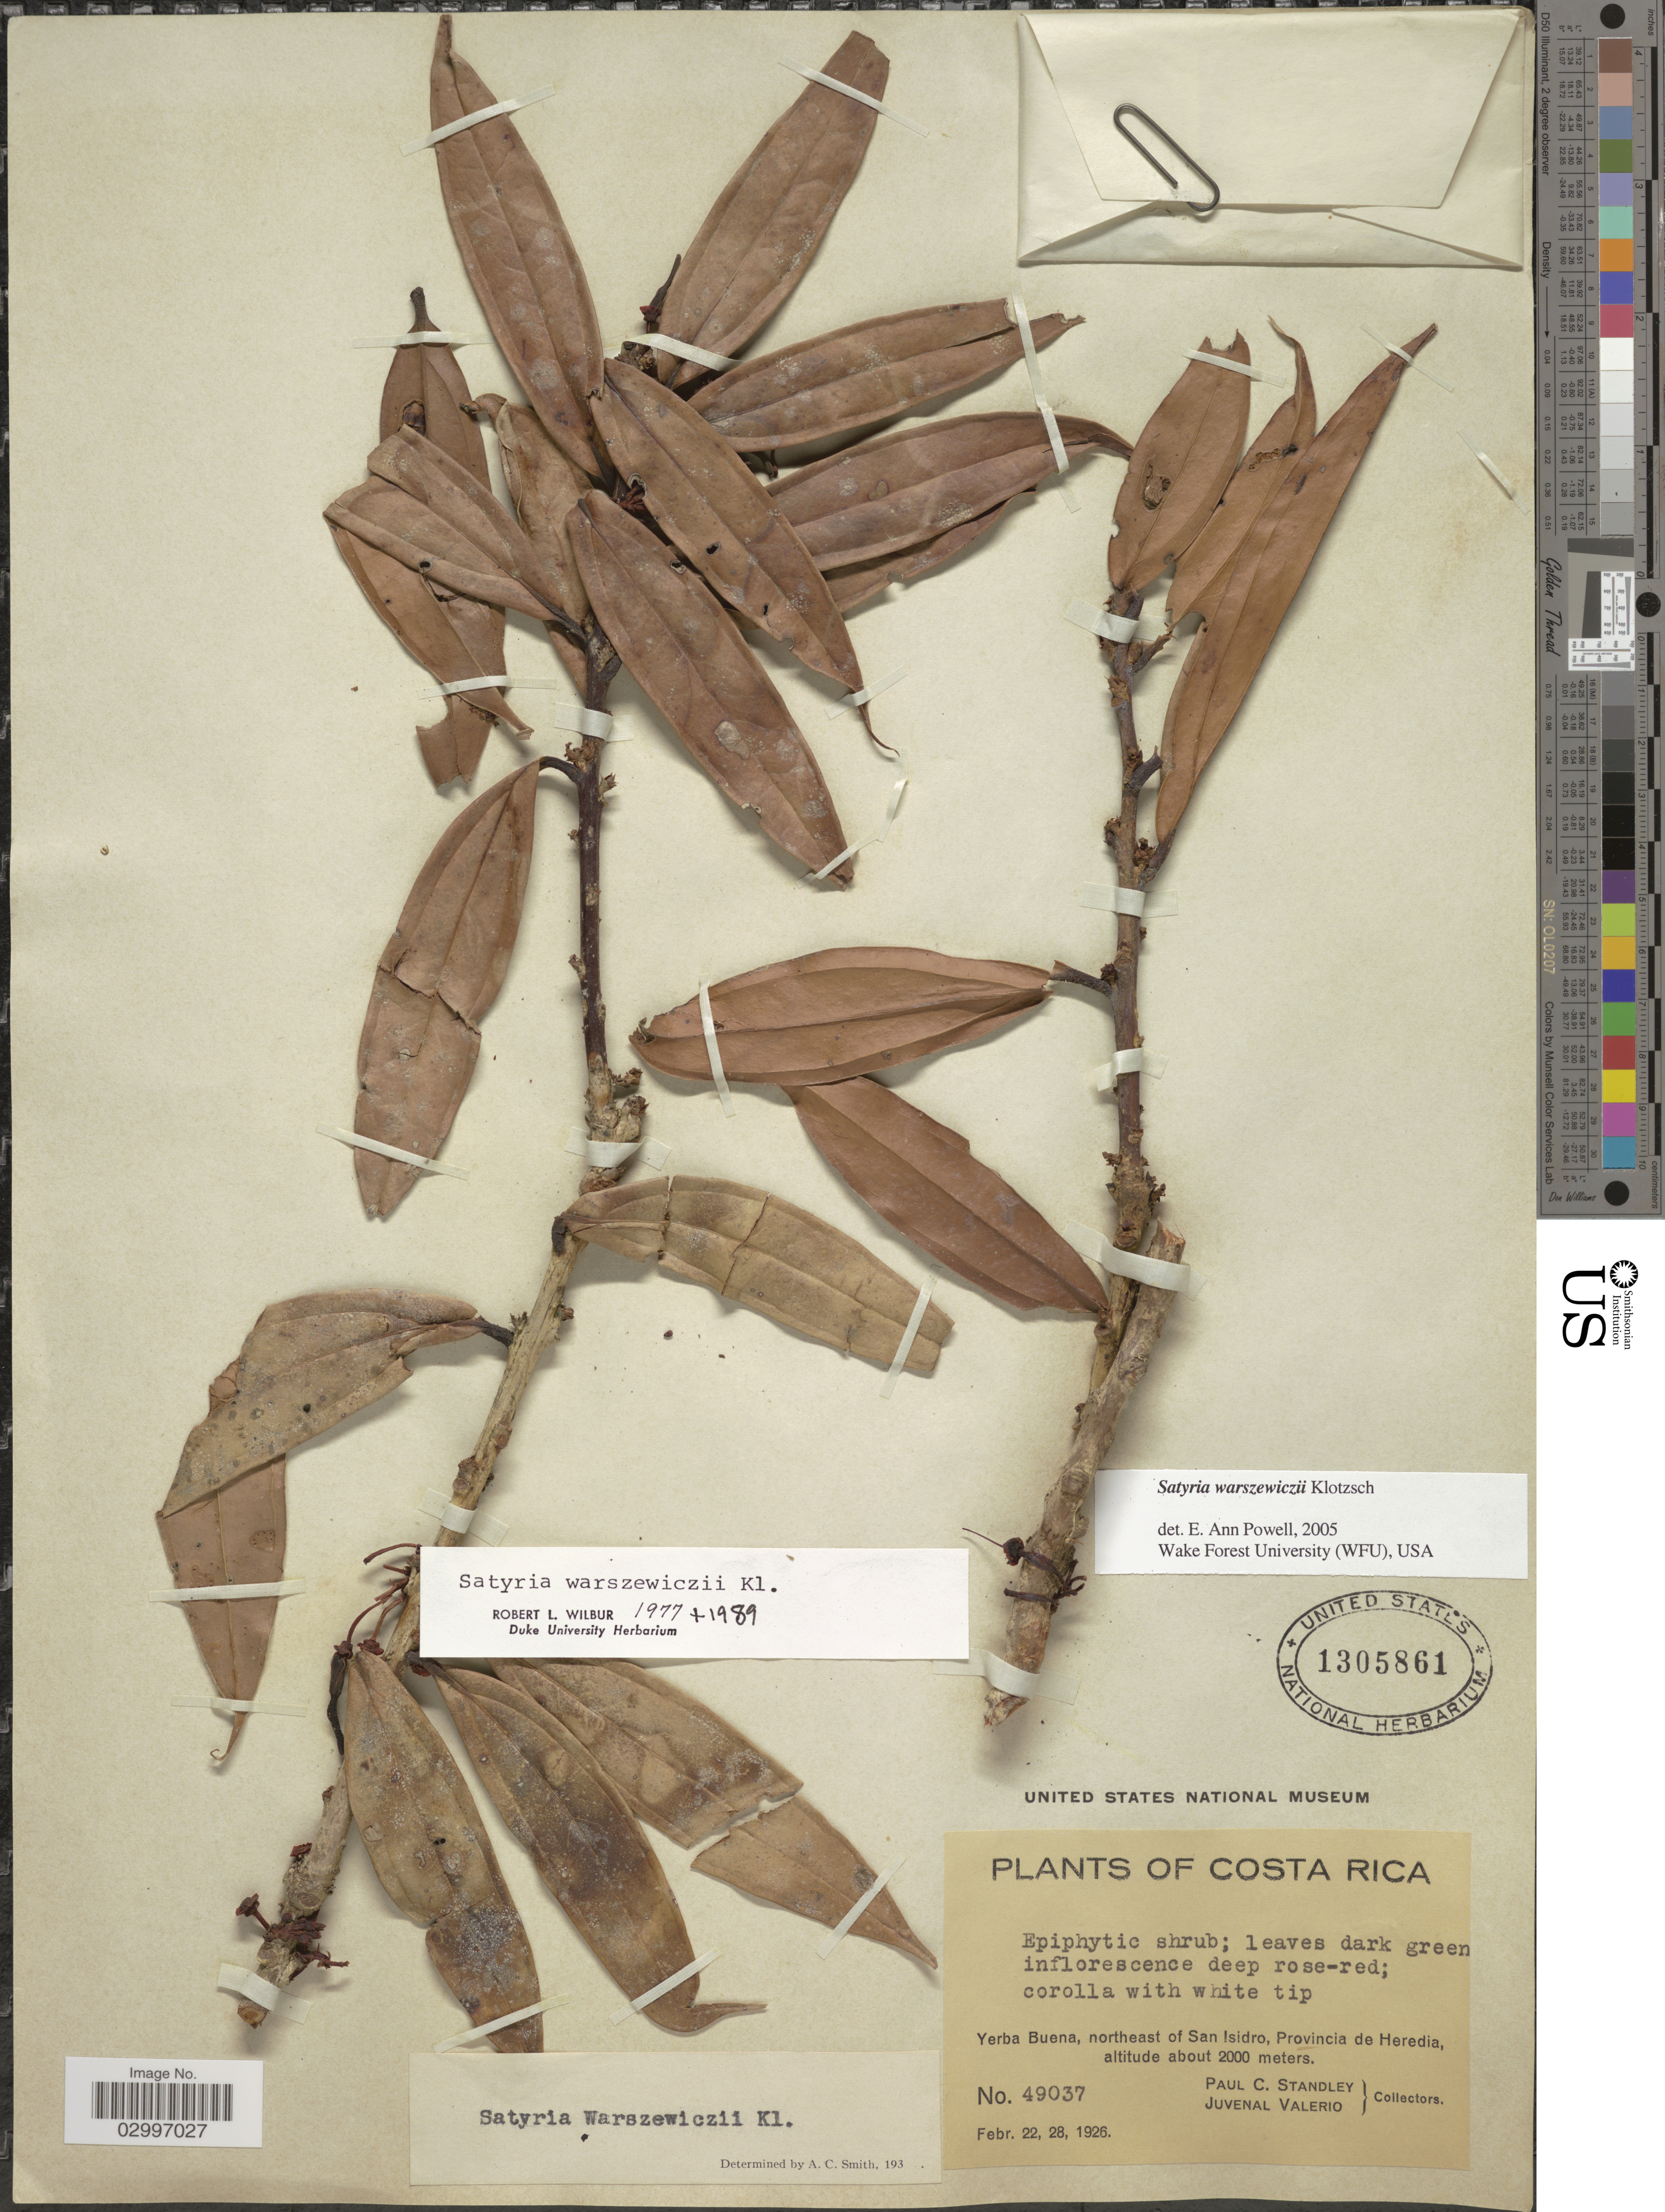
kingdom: Plantae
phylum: Tracheophyta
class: Magnoliopsida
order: Ericales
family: Ericaceae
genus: Satyria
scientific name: Satyria warszewiczii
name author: Klotzsch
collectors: P. C. Standley & J. Valerio R.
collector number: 49037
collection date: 1926-02-22/1926-02-28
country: Costa Rica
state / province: Heredia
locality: Yerba Buena, northeast of San Isidro.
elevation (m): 2000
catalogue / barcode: US 1305861